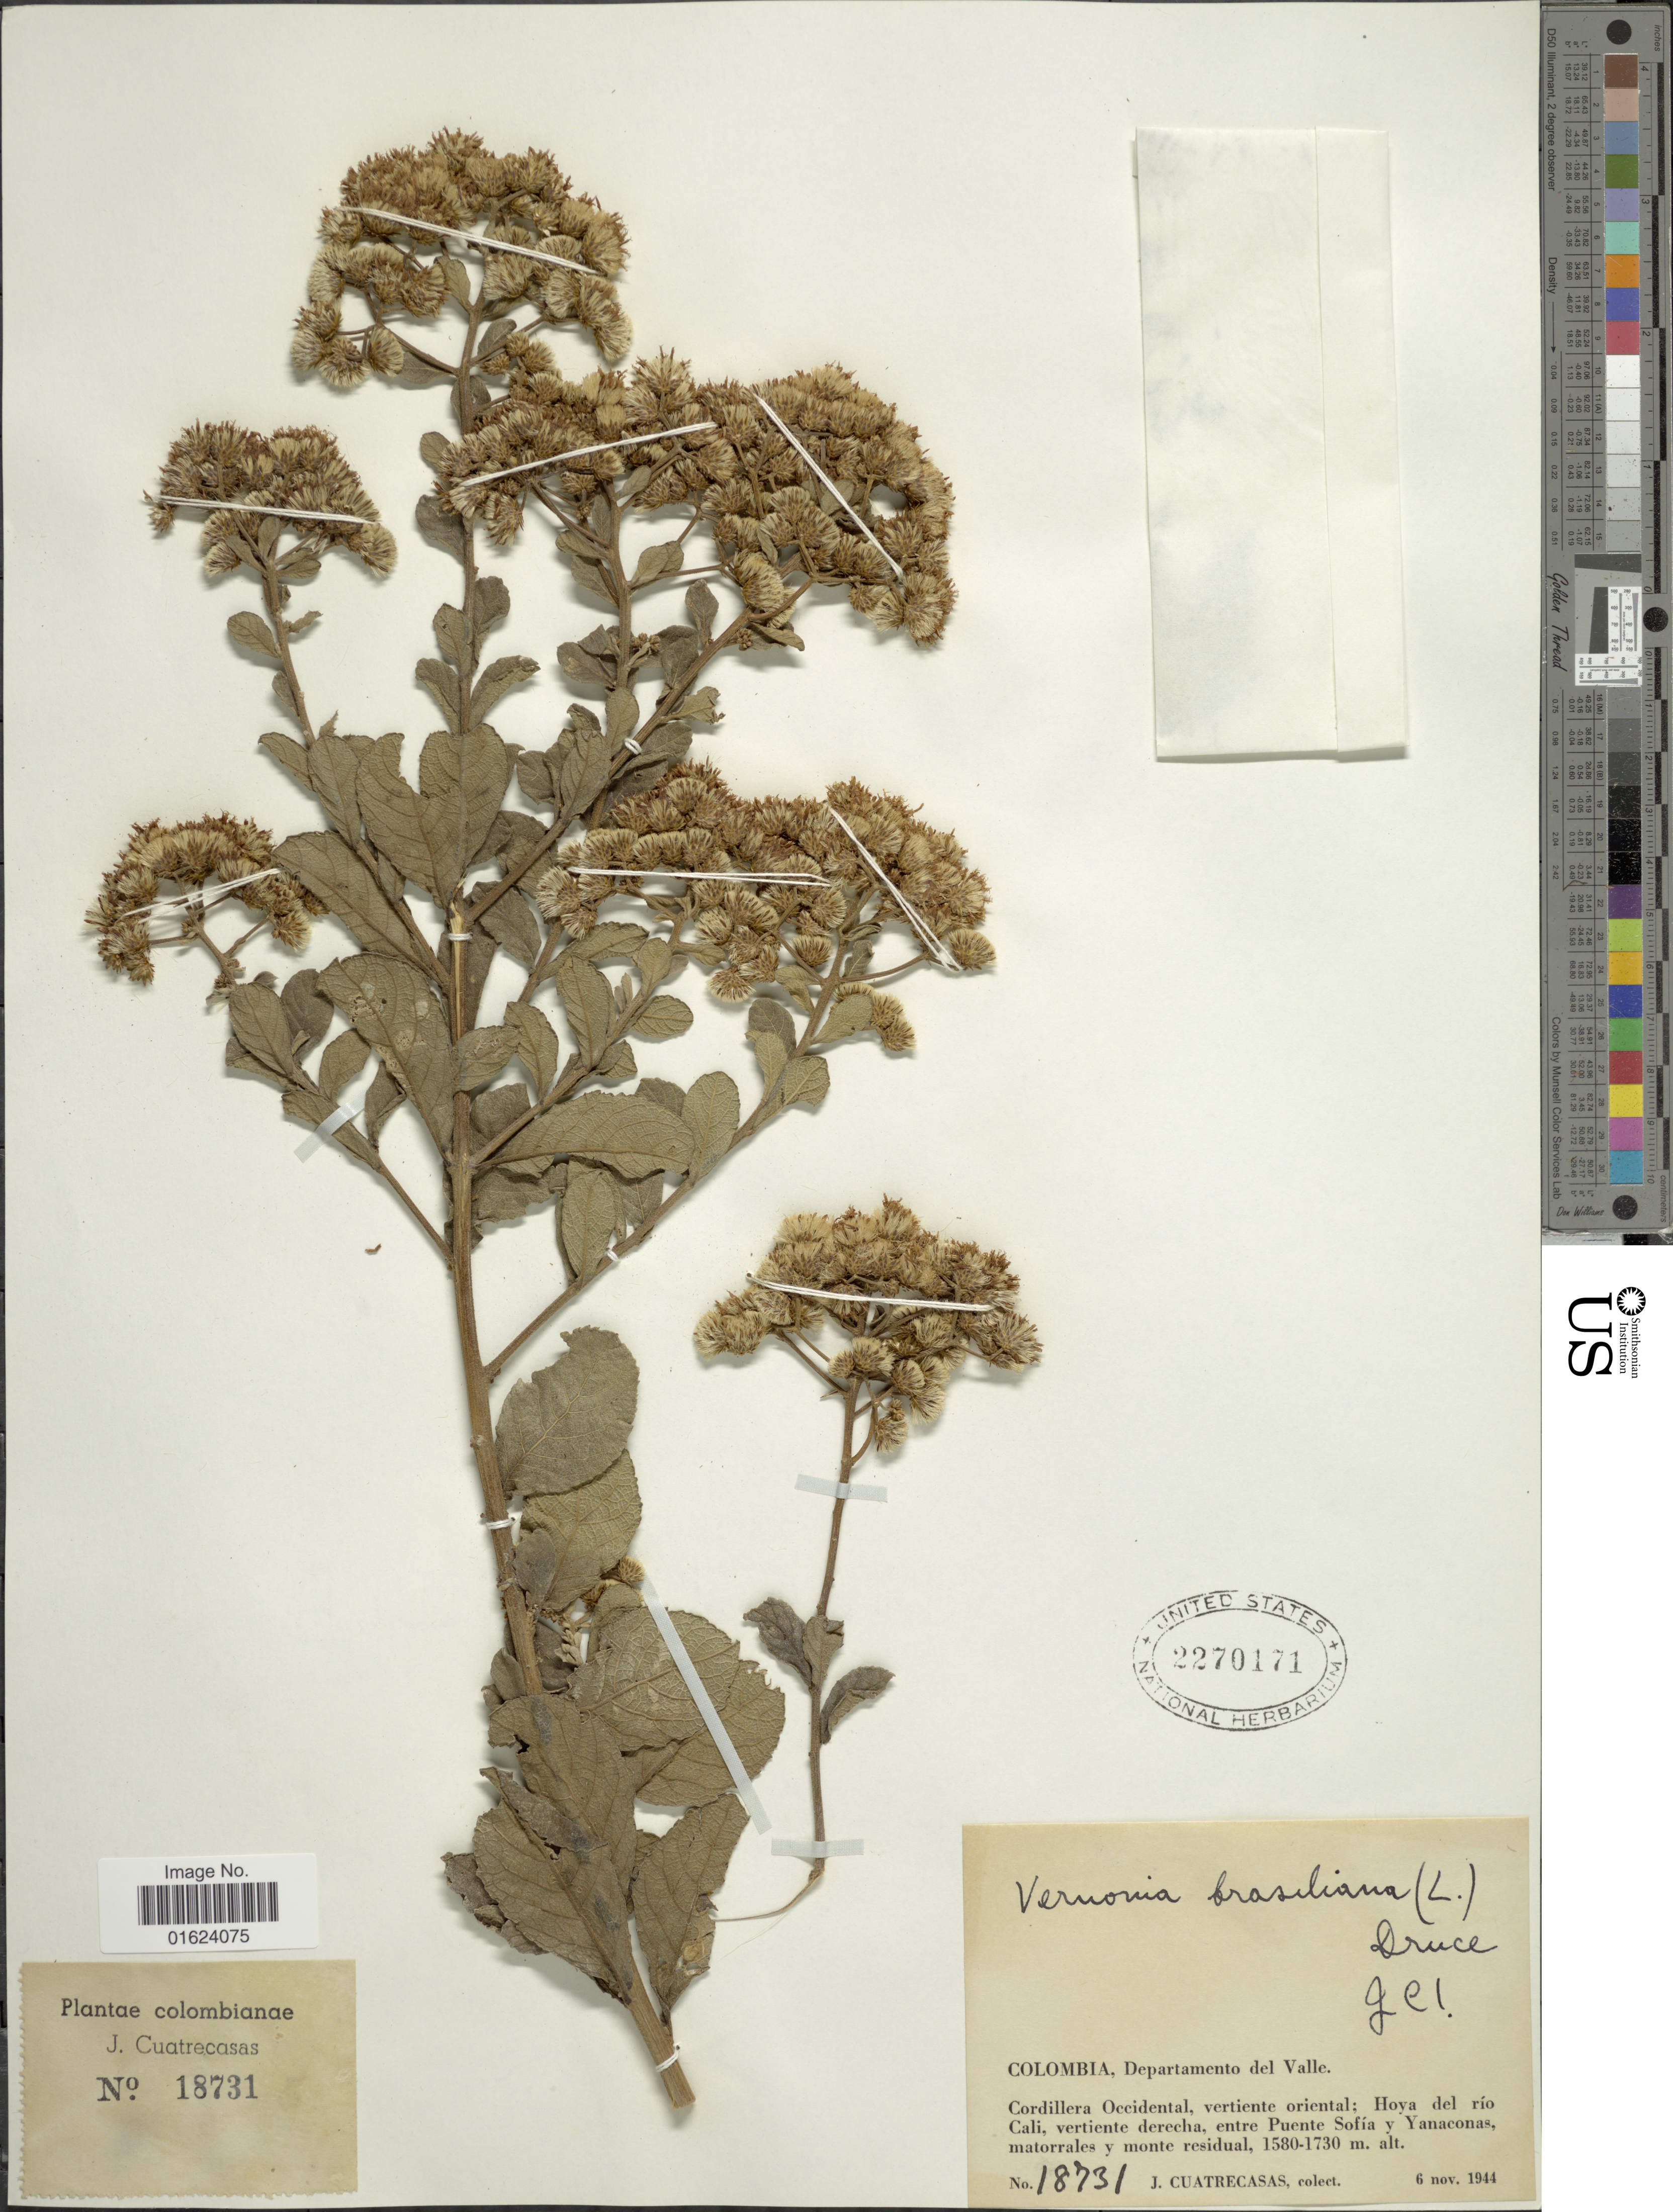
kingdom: Plantae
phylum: Tracheophyta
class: Magnoliopsida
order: Asterales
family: Asteraceae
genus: Vernonia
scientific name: Vernonia brasiliana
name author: (L.) Druce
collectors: J. Cuatrecasas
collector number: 18731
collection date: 1944-11-06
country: Colombia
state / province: Valle del Cauca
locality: Colombia, Departamento del Valle. Cordillera Occidental, vertiente oriental; Hoya del rio Cali, vertiente derecha, entre Puente Sofia y Yanaconas matorrales y monte residual.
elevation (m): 1580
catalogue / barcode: US 2270171